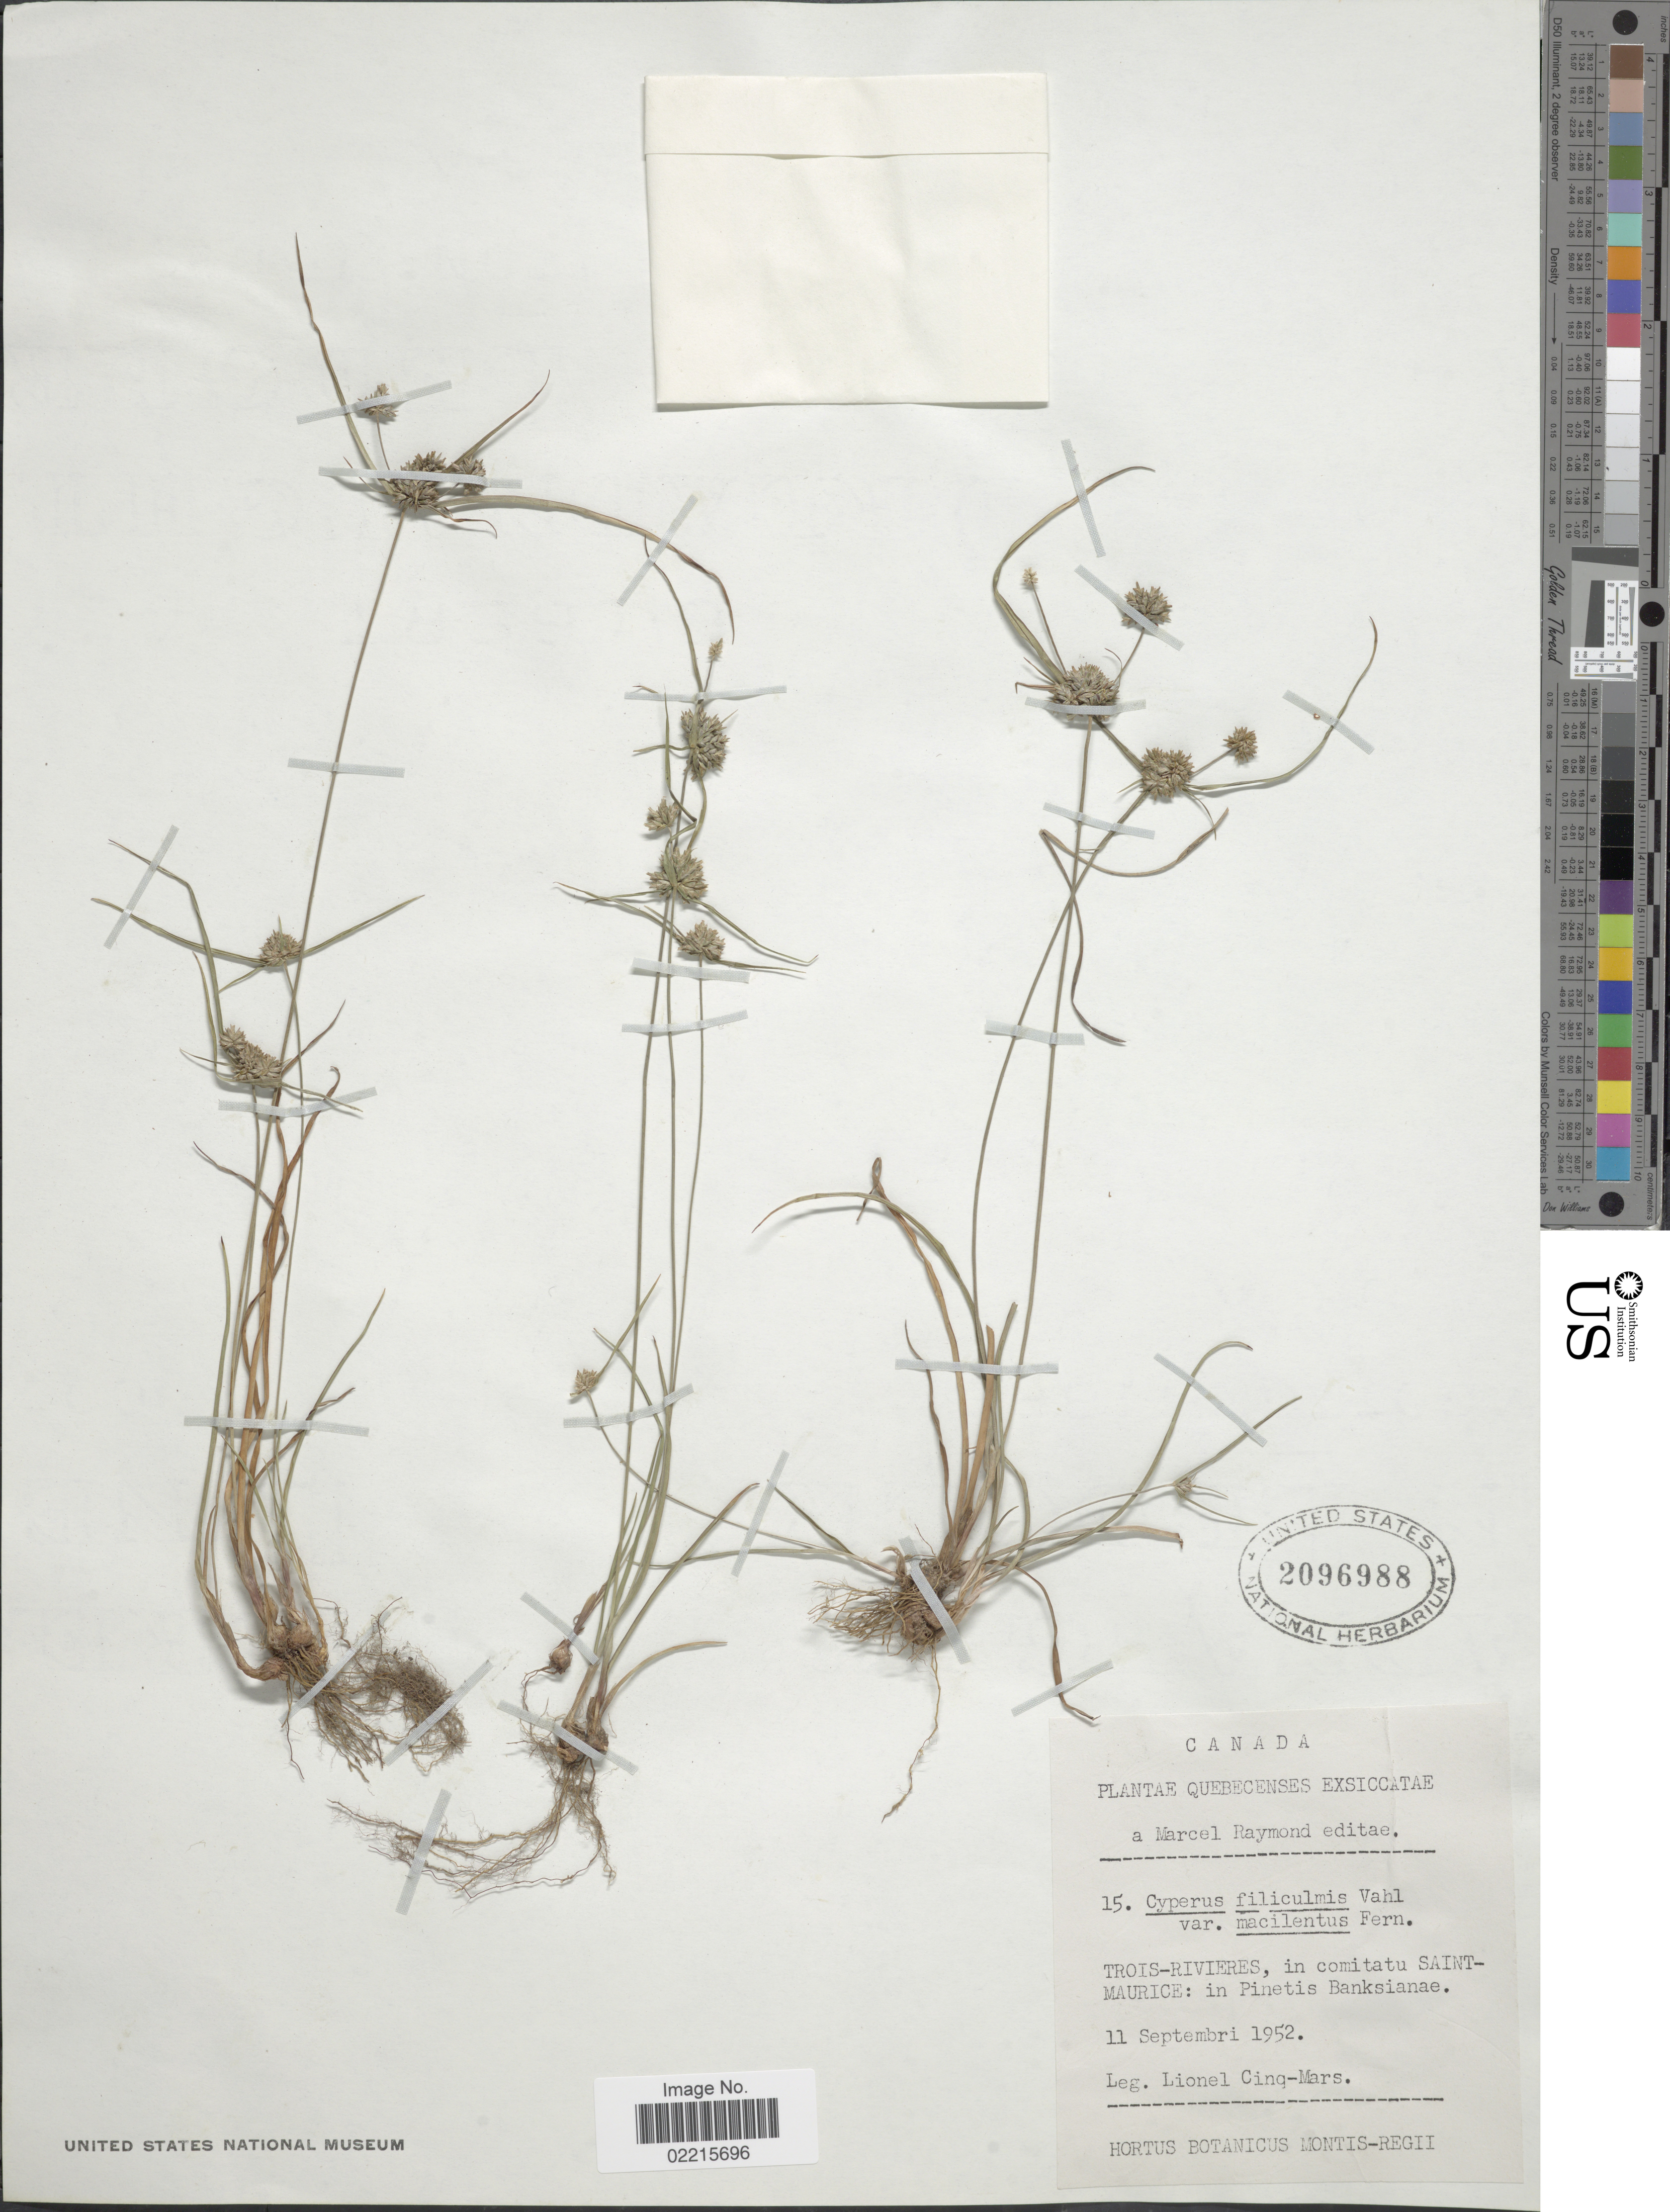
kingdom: Plantae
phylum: Tracheophyta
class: Liliopsida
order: Poales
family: Cyperaceae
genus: Cyperus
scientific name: Cyperus filicinus Vahl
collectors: L. Cinq-Mars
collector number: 15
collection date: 1952-09-11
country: Canada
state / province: Quebec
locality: Trois-Rivieres, in comitatu Saint-Maurice: in Pinetis Banksianae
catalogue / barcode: US 2096988